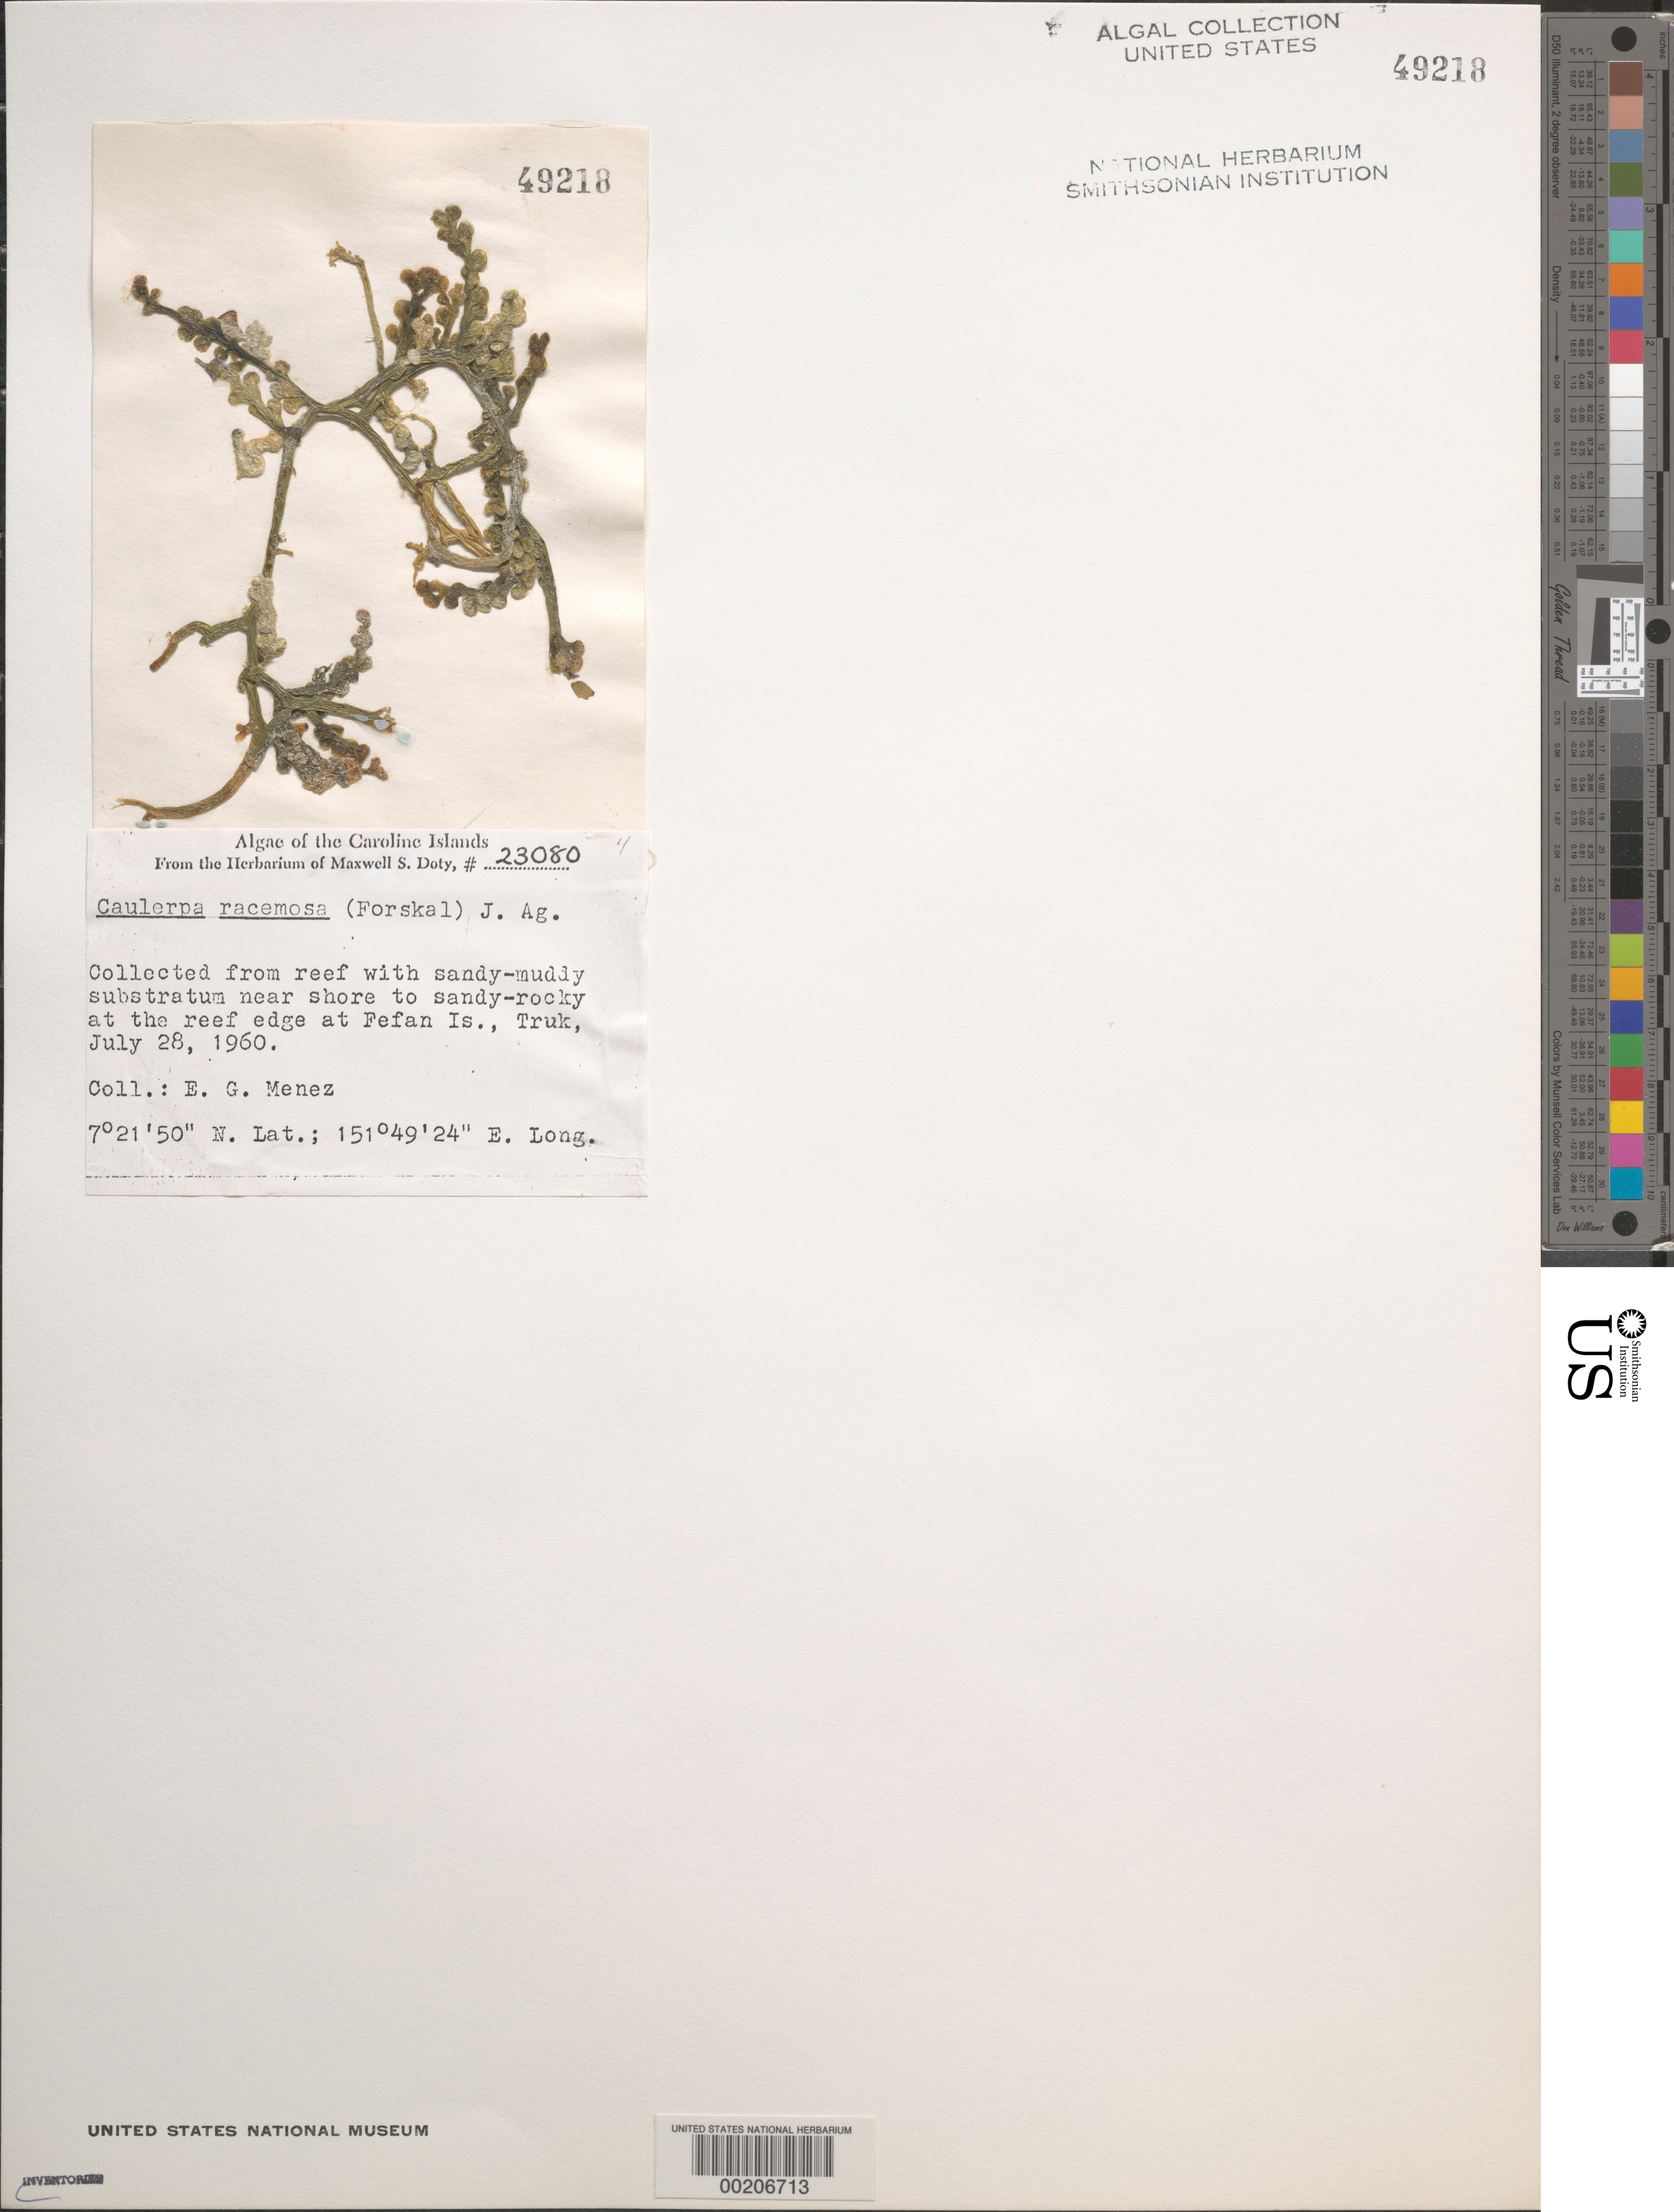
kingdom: Plantae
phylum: Chlorophyta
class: Ulvophyceae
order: Bryopsidales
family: Caulerpaceae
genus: Caulerpa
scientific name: Caulerpa racemosa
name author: (Forssk.) J. Agardh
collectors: Meñez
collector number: MSD 23080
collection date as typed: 28 Jul 1960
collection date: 1960-07-28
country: Micronesia, Federated States of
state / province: Truk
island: Fefan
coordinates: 7 21' 50" N, 151 49' 24" E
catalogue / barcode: US 49218